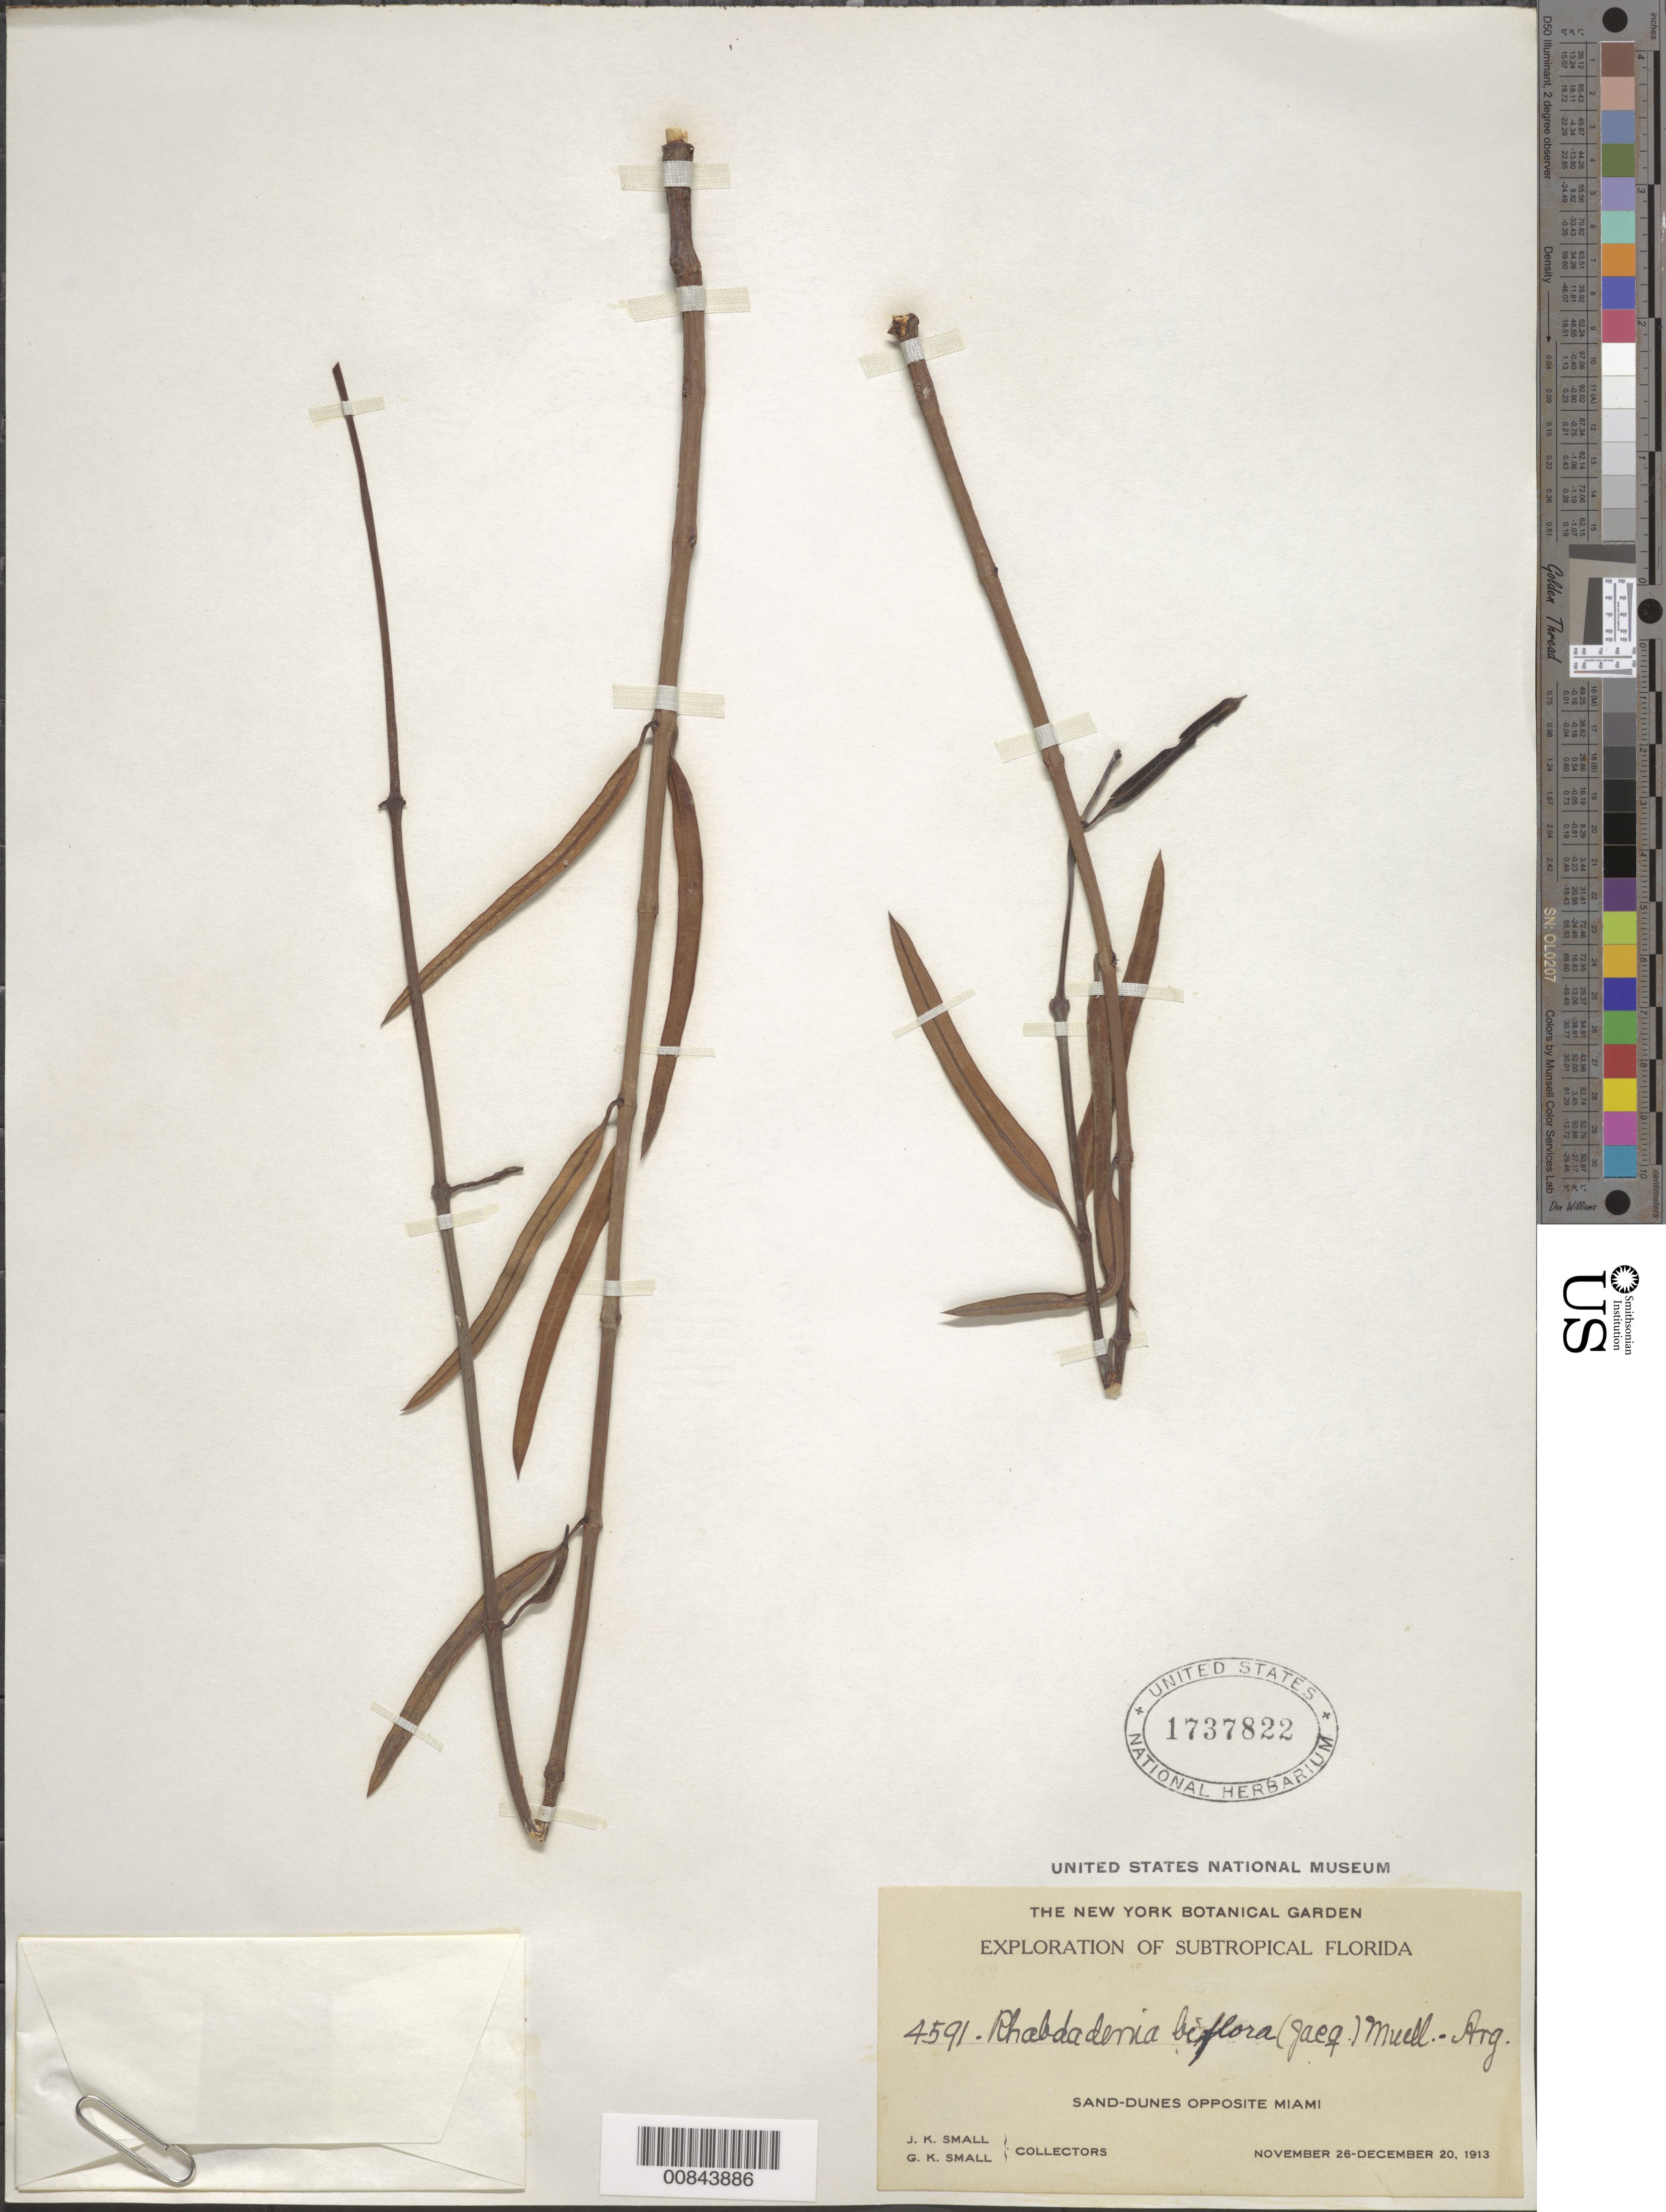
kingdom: Plantae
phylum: Tracheophyta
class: Magnoliopsida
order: Gentianales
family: Apocynaceae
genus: Rhabdadenia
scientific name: Rhabdadenia biflora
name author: (Jacq.) Müll. Arg.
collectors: J. K. Small & G. K. Small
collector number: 4591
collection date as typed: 26 Nov 1913 to 20 dec 1913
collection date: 1913-11-26/1913-12-20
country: United States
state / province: Florida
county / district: Dade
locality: Miami.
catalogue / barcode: US 1737822